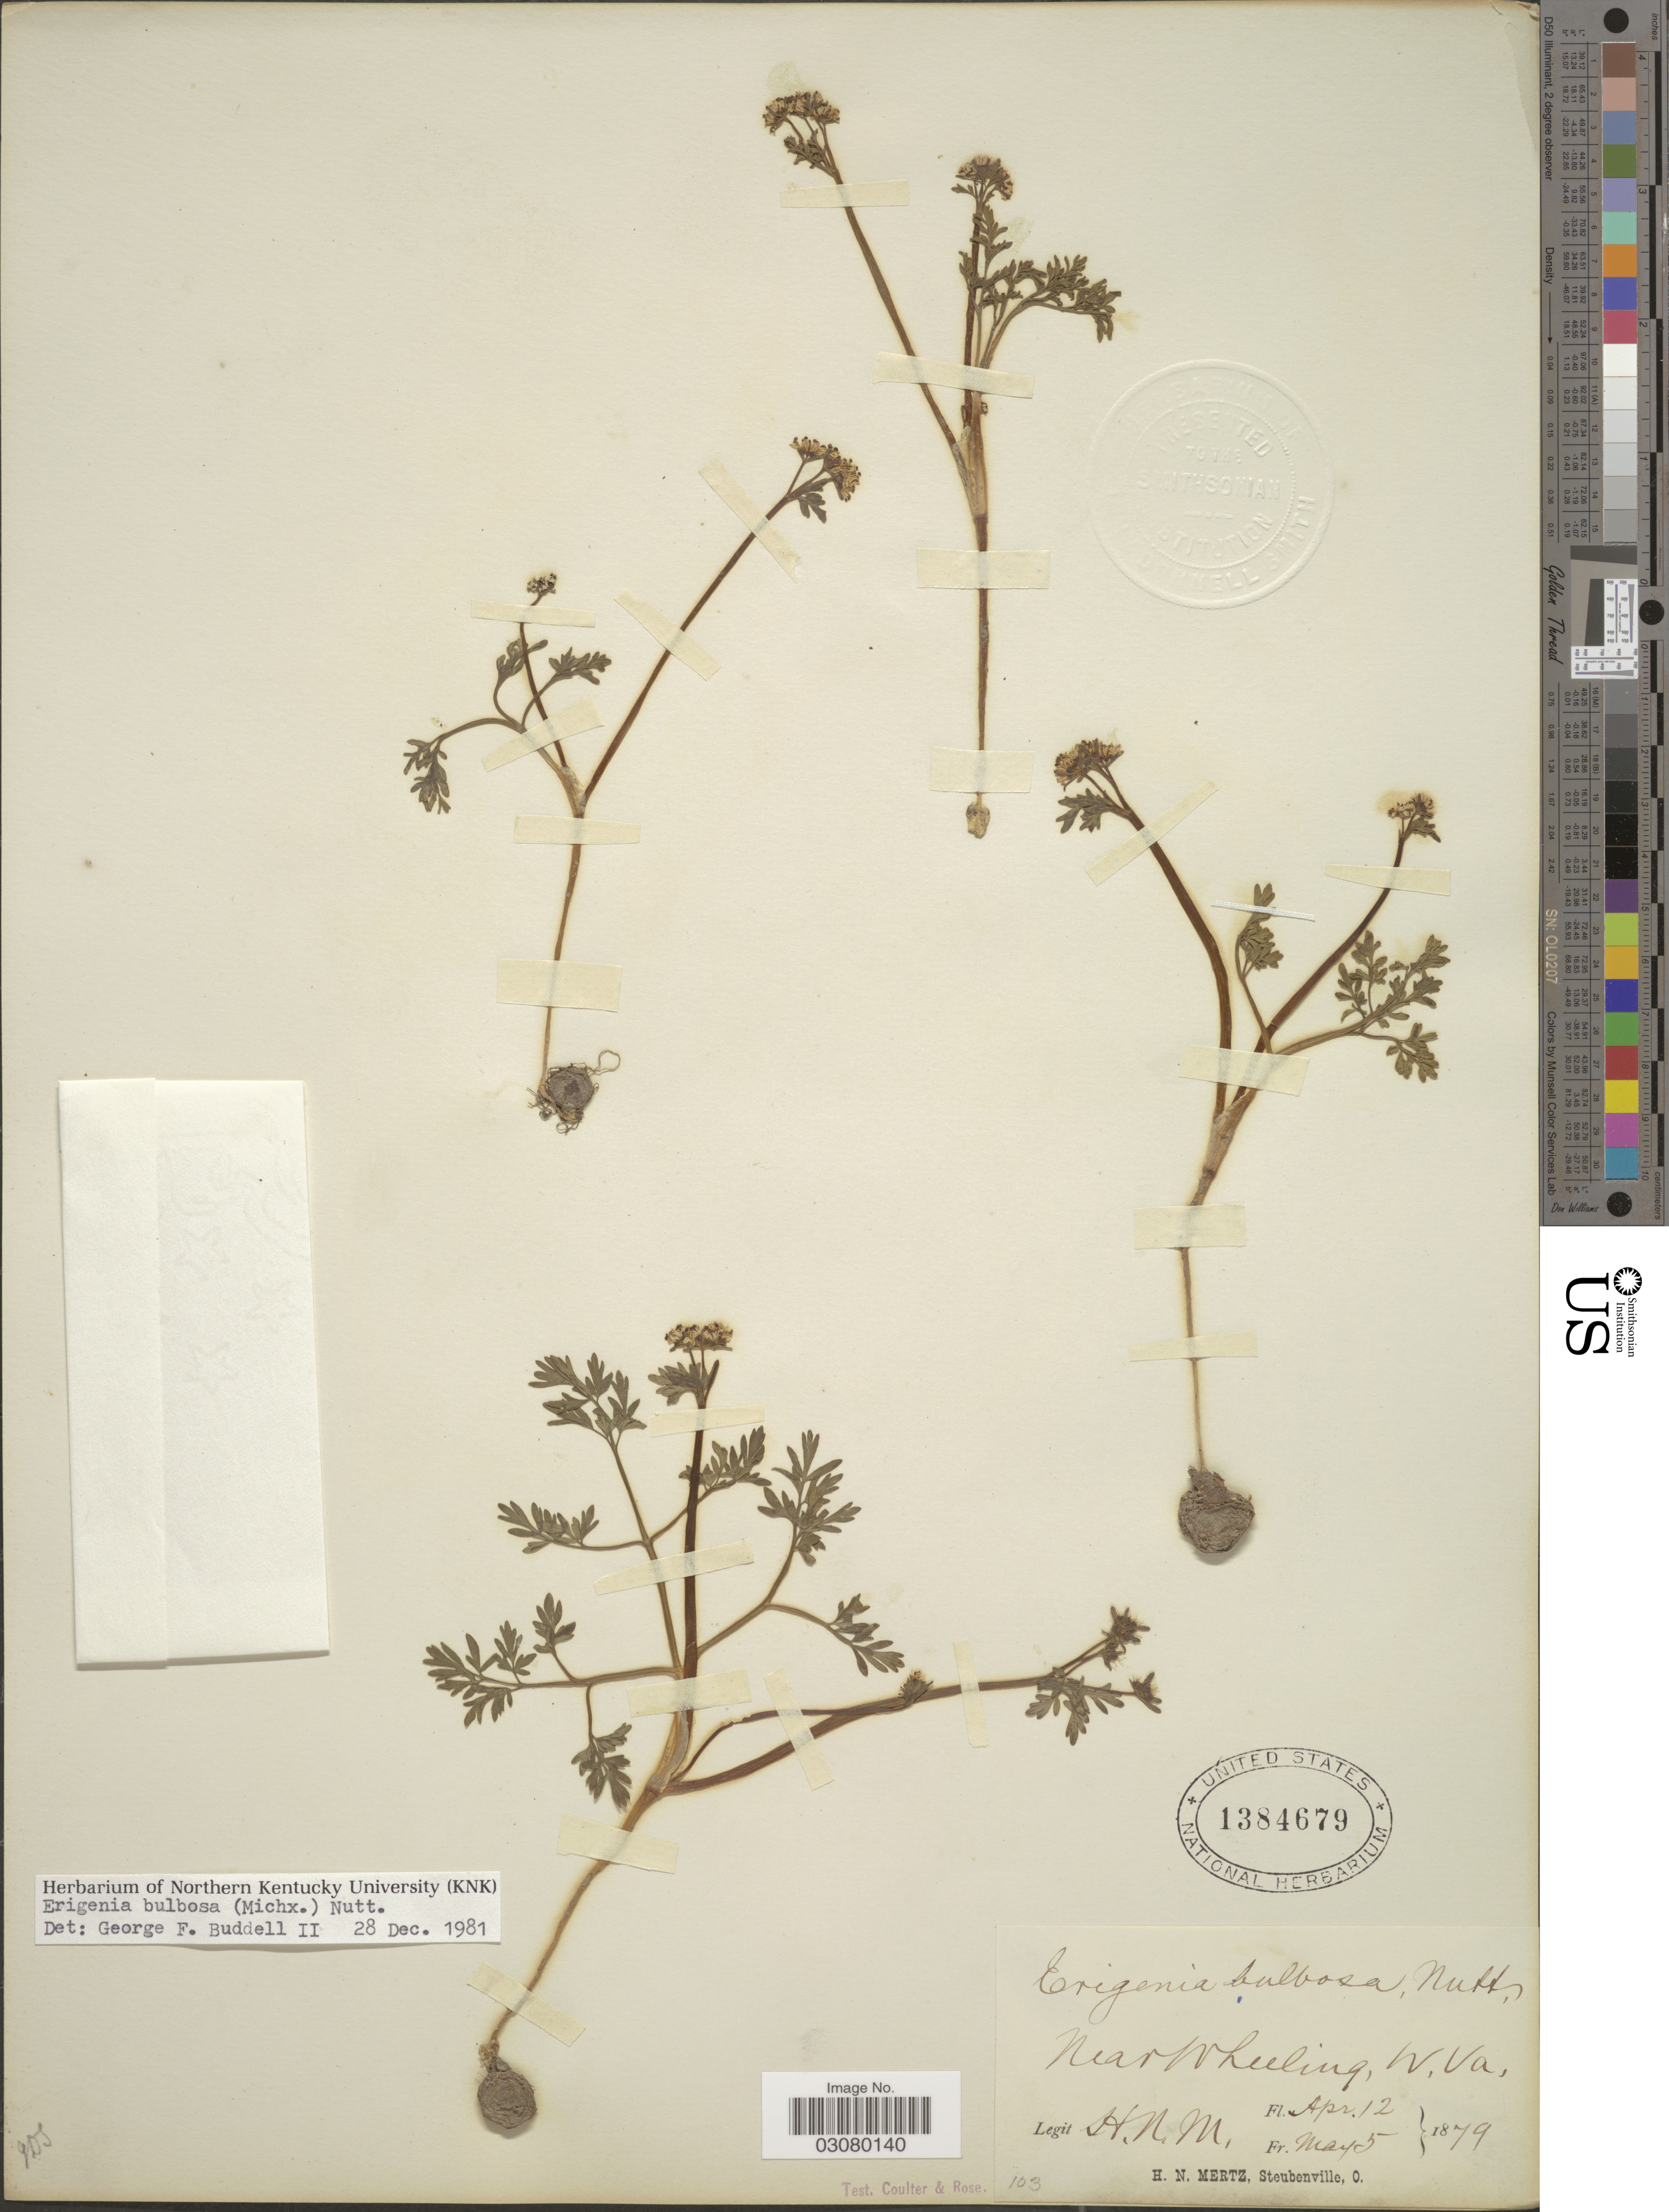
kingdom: Plantae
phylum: Tracheophyta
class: Magnoliopsida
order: Apiales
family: Apiaceae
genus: Erigenia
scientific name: Erigenia bulbosa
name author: (Michx.) Nutt.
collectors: H. Mertz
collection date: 1879-04-12/1879-05-05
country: United States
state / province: West Virginia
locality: Near Wheeling.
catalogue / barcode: US 1384679